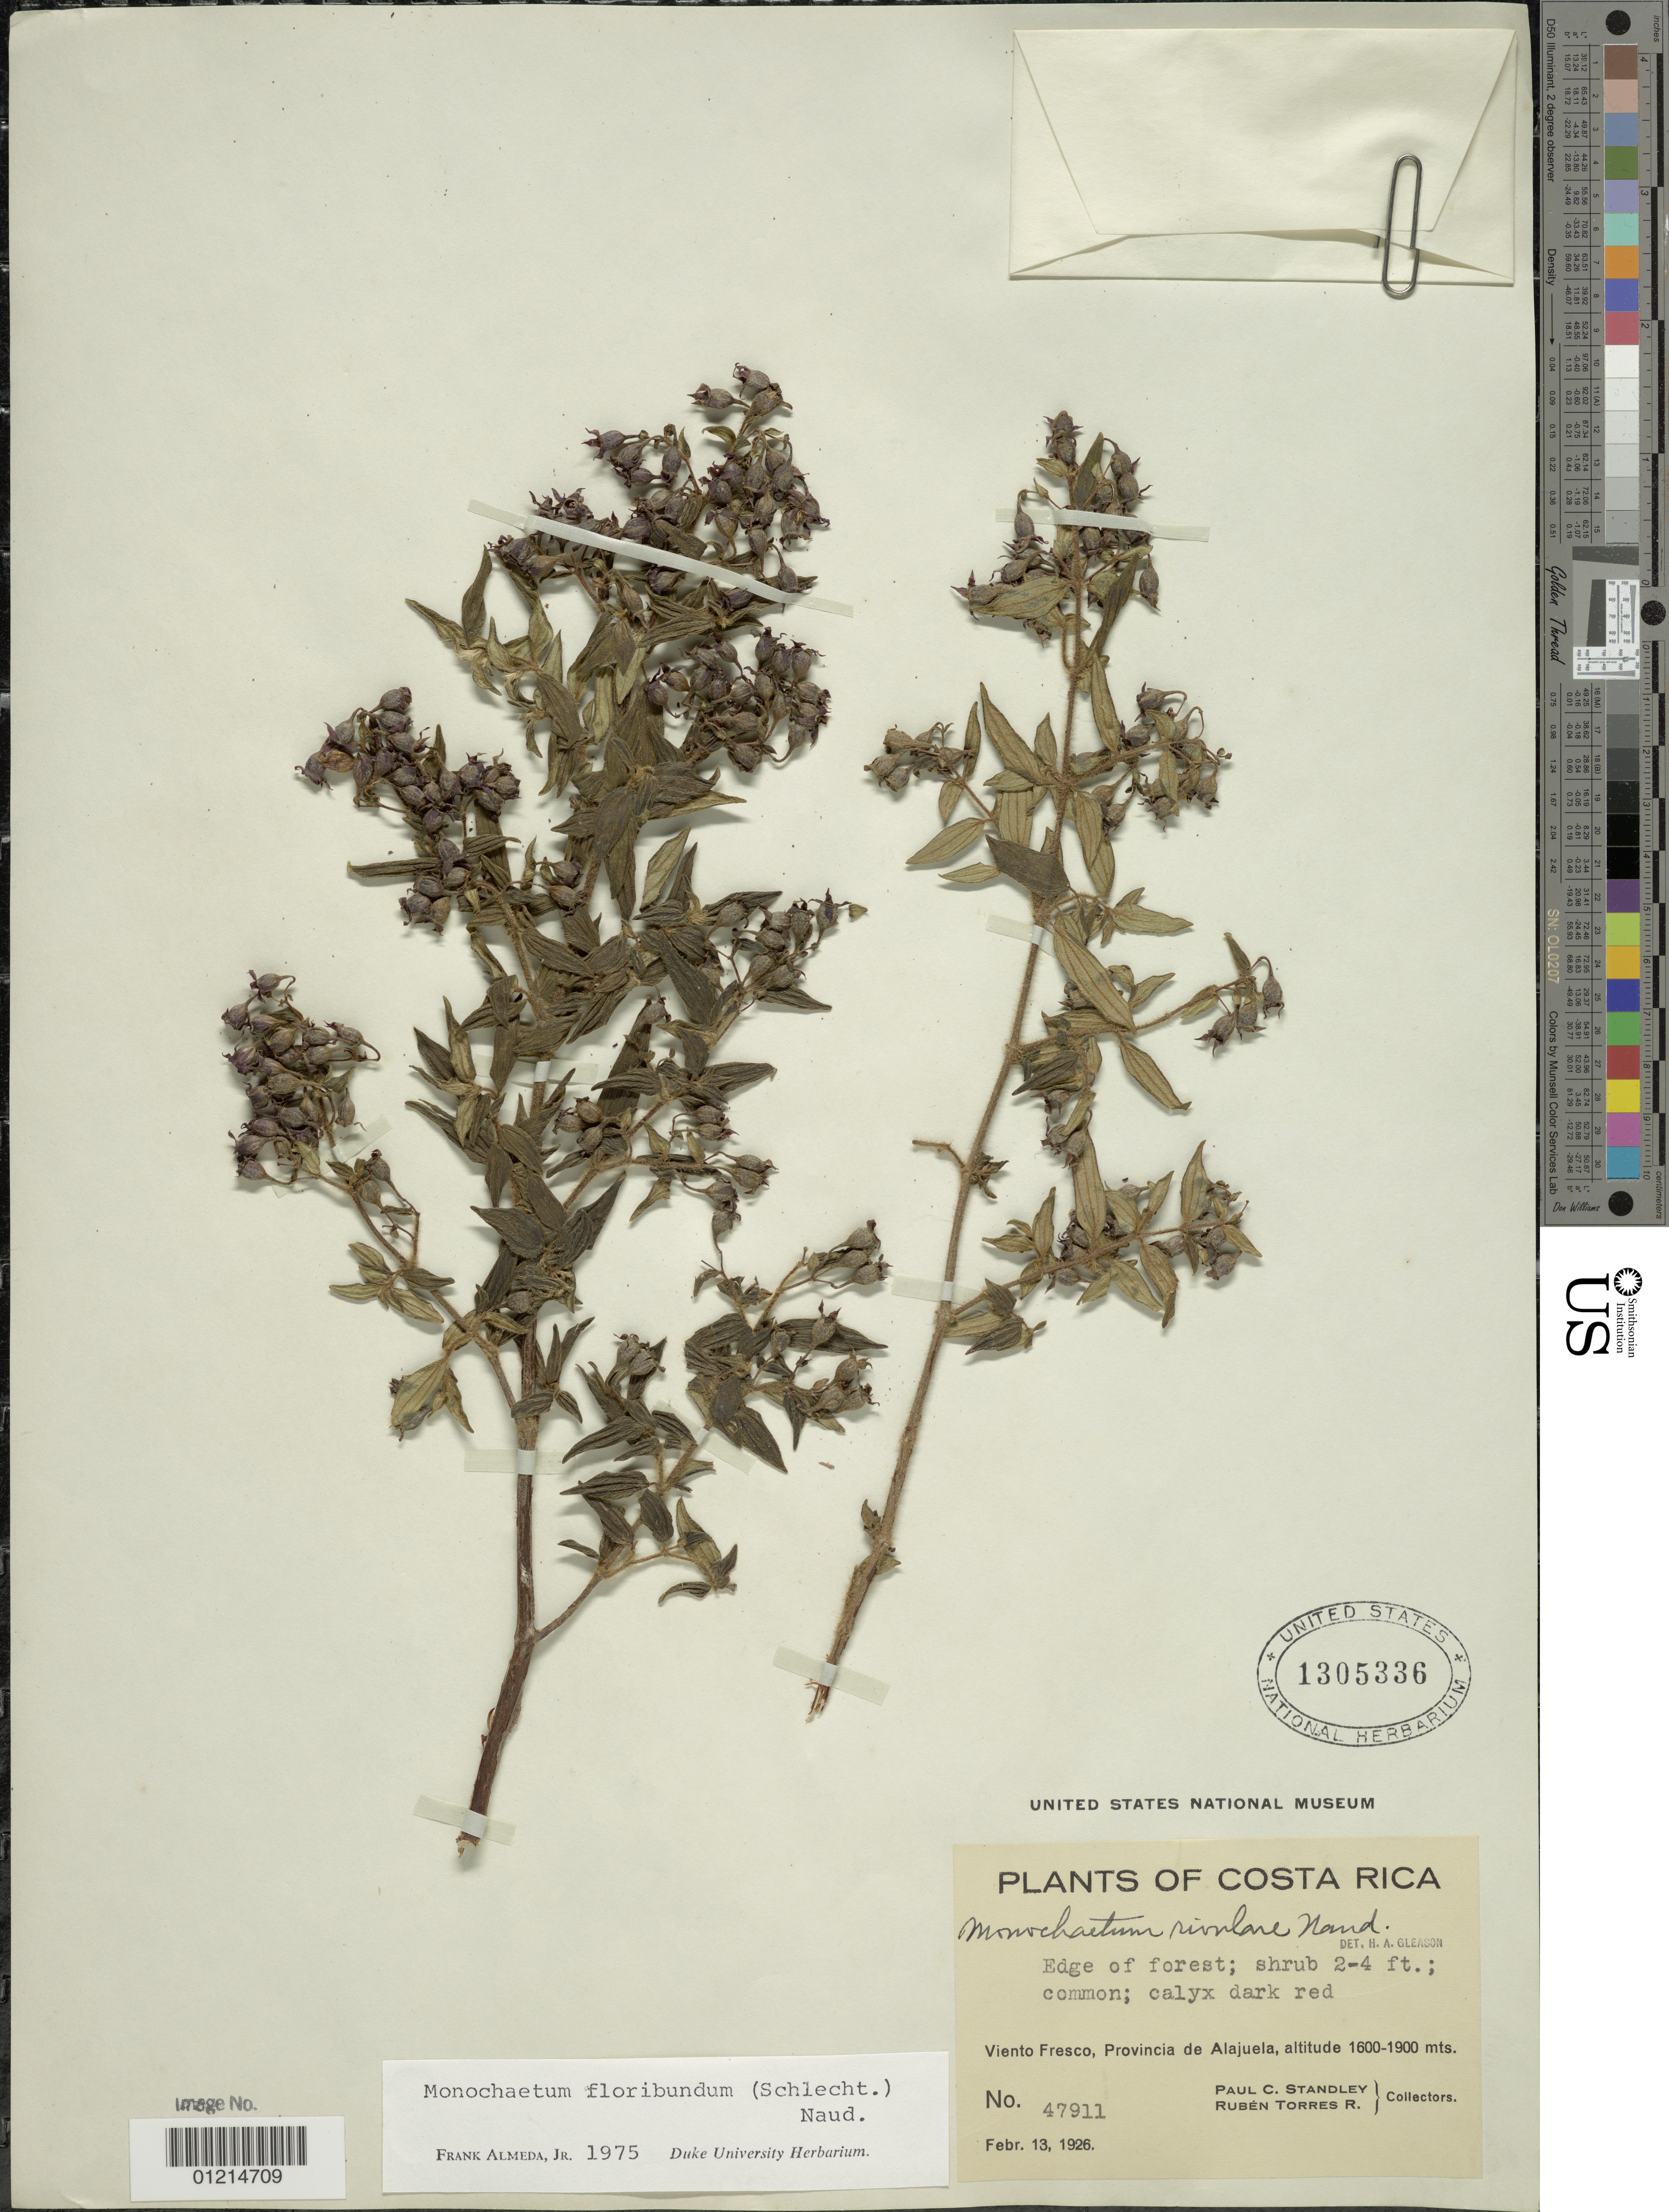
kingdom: Plantae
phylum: Tracheophyta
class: Magnoliopsida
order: Myrtales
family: Melastomataceae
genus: Monochaetum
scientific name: Monochaetum floribundum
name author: (Schltdl.) Naudin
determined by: Almeda, F.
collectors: P. C. Standley & R. Torres R.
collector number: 47911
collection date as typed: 13 Feb 1926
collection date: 1926-02-13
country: Costa Rica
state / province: Alajuela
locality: Viento Fresco.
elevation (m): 1600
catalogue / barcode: US 1305336